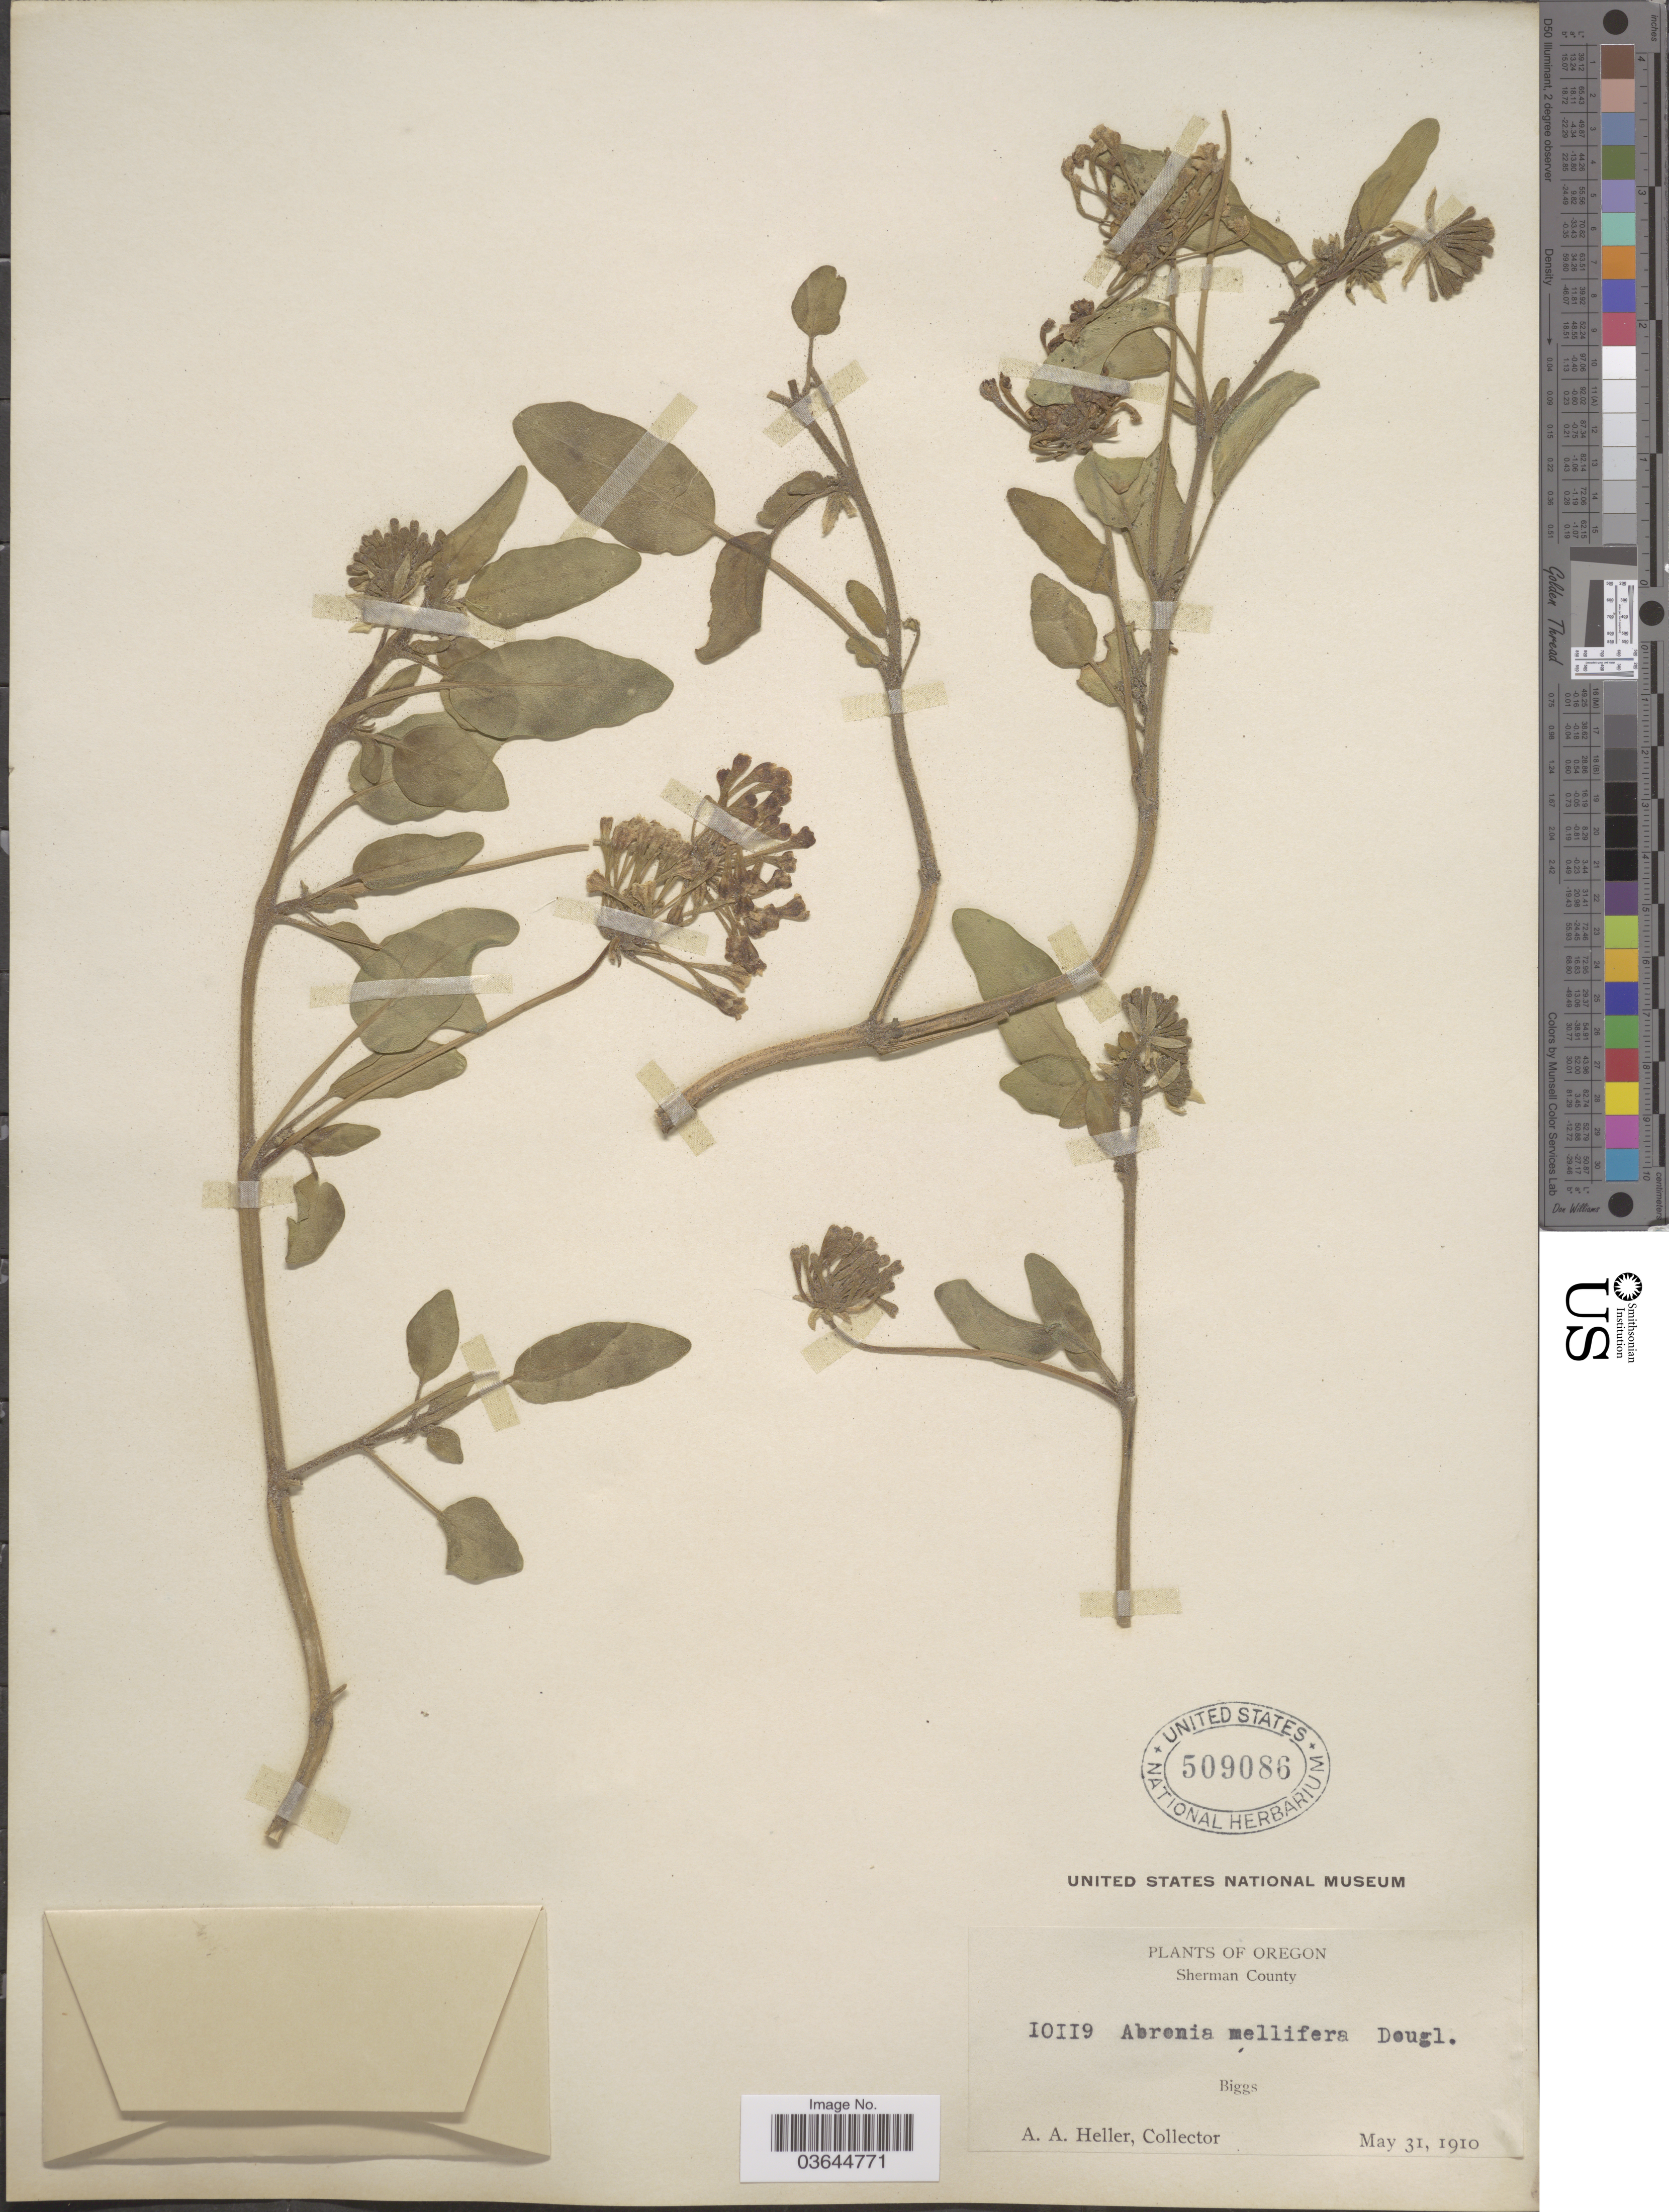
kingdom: Plantae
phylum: Tracheophyta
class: Magnoliopsida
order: Caryophyllales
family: Nyctaginaceae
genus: Abronia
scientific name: Abronia mellifera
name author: Douglas ex Hook.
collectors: A. A. Heller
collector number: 10119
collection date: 1910-05-31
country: United States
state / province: Oregon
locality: Sherman County. Biggs.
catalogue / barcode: US 509086